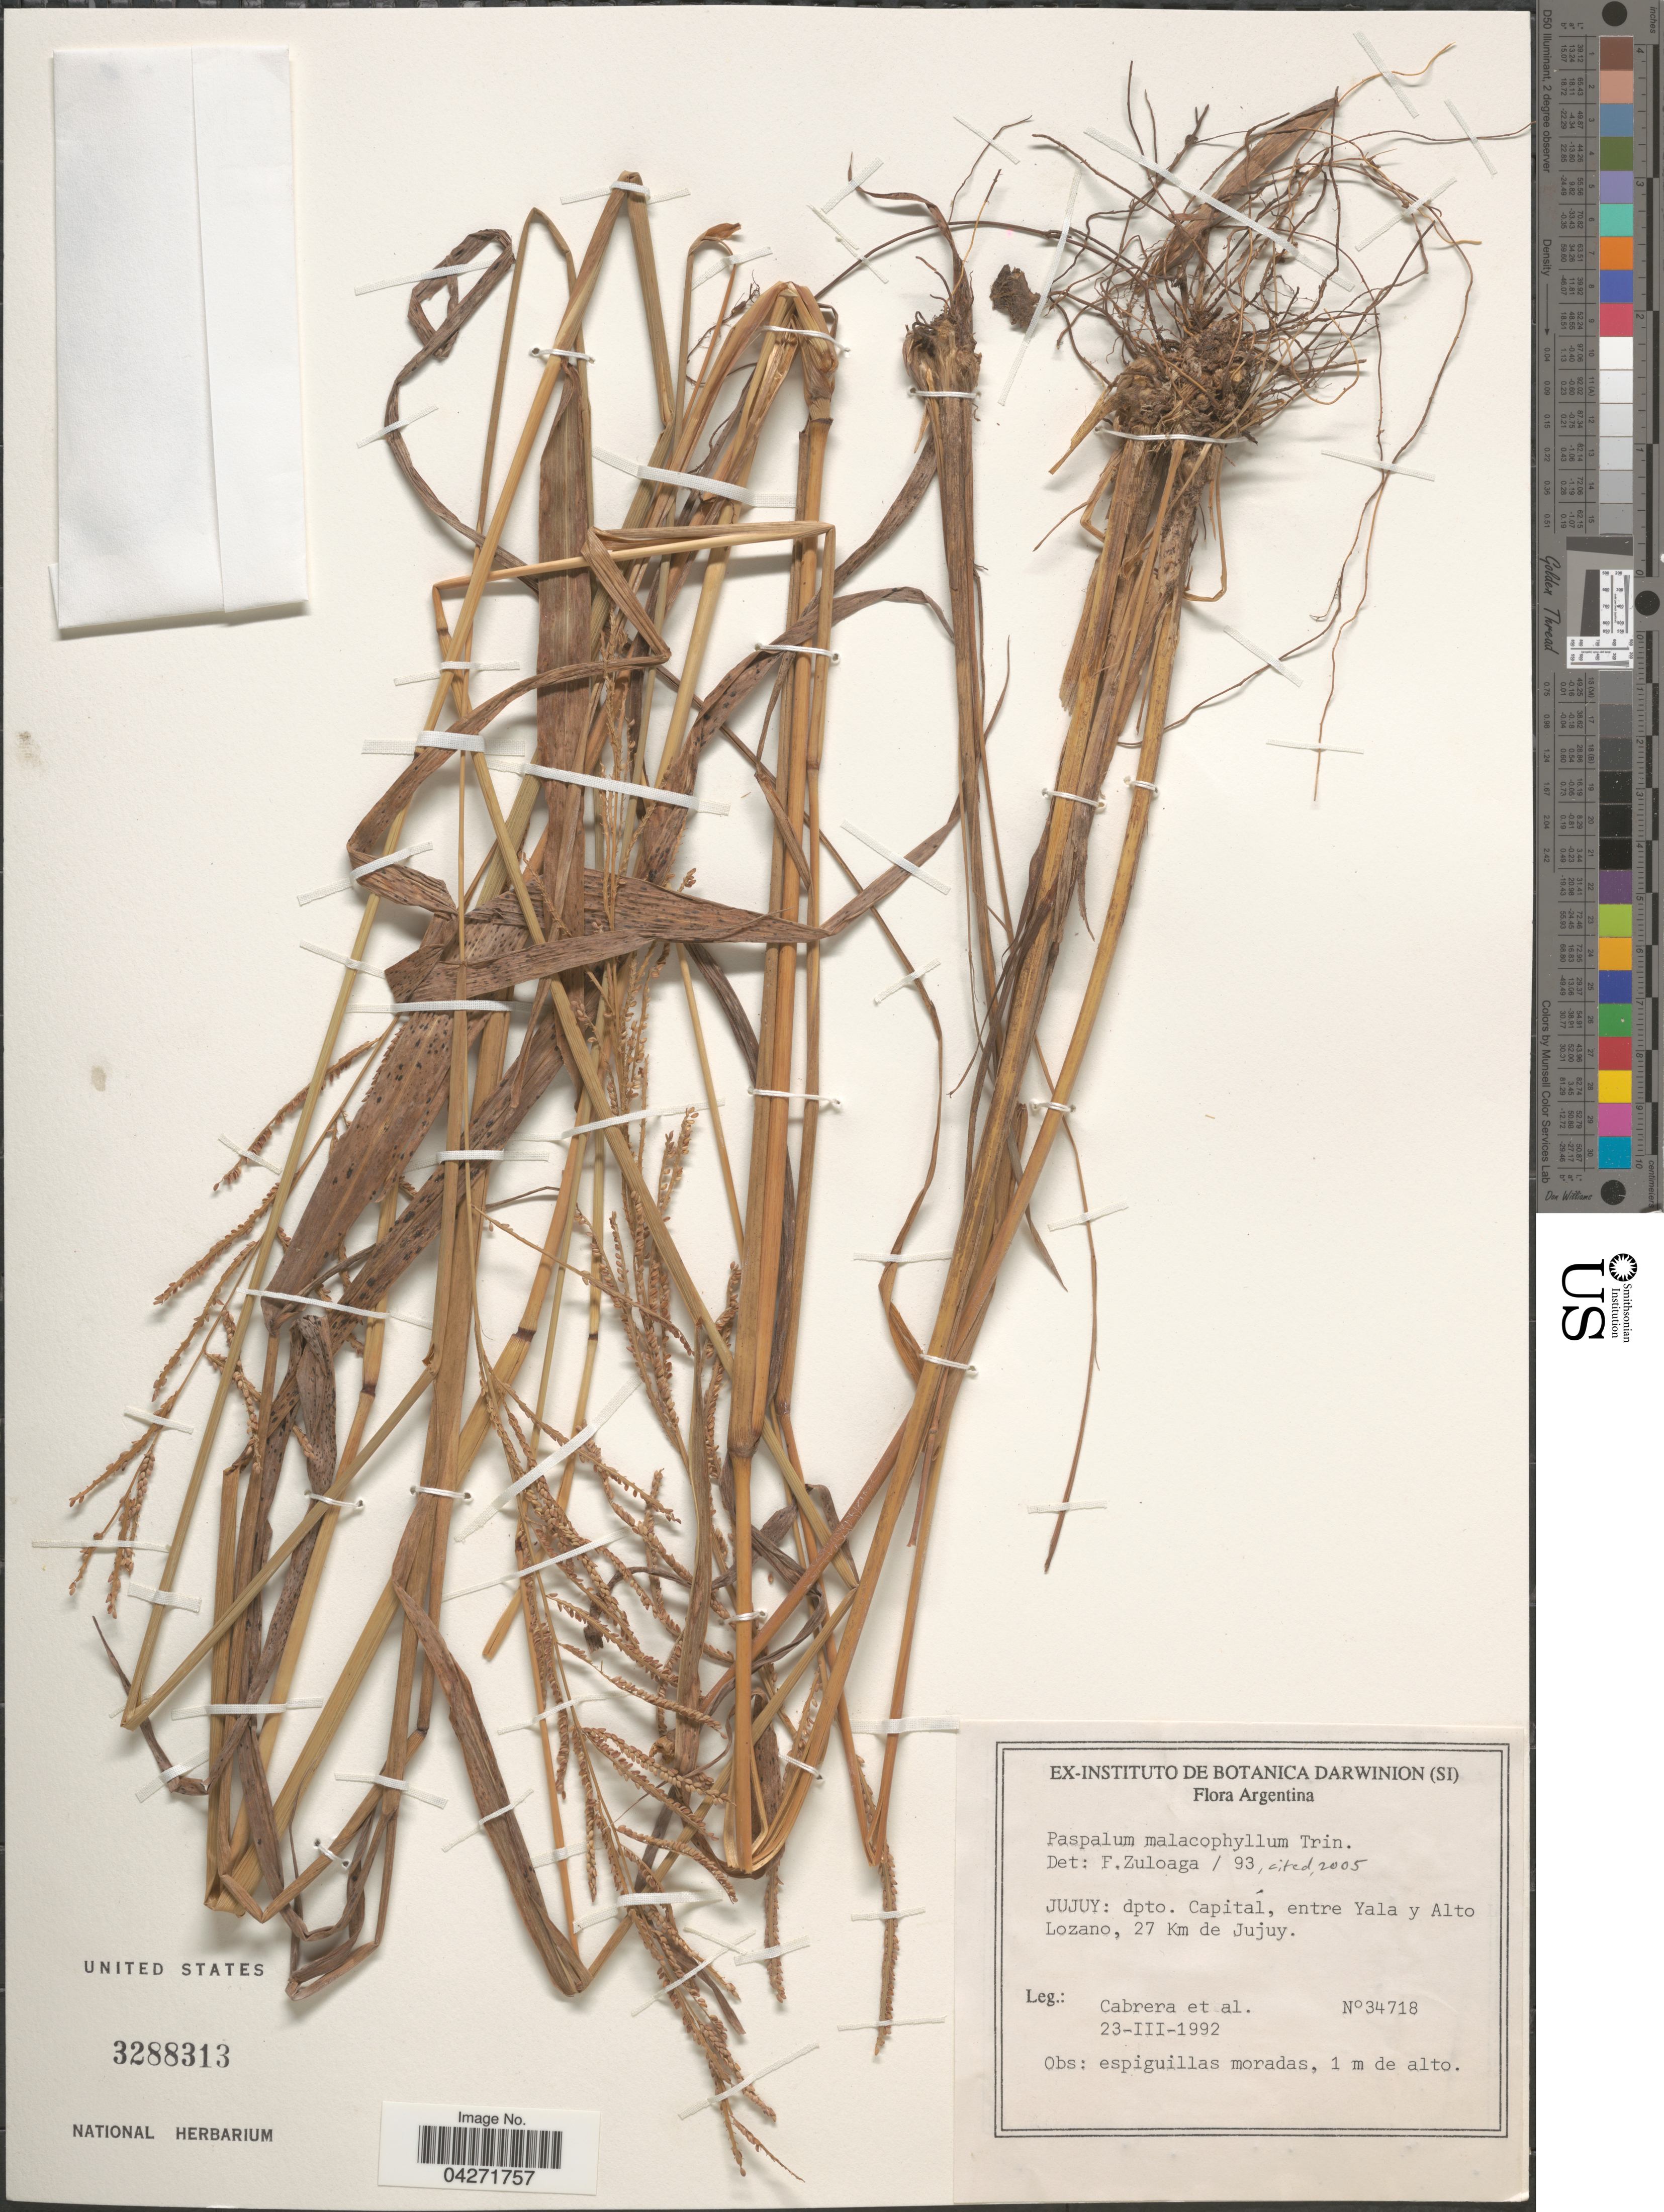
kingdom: Plantae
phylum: Tracheophyta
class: Liliopsida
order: Poales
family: Poaceae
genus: Paspalum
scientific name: Paspalum malacophyllum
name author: Trin.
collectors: Cabrera, -- & et al.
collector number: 34718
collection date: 1992-03-23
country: Argentina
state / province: Jujuy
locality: Dpto. Capital, entre Yala y Alto Lozano, 27 Km de Jujuy.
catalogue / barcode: US 3288313